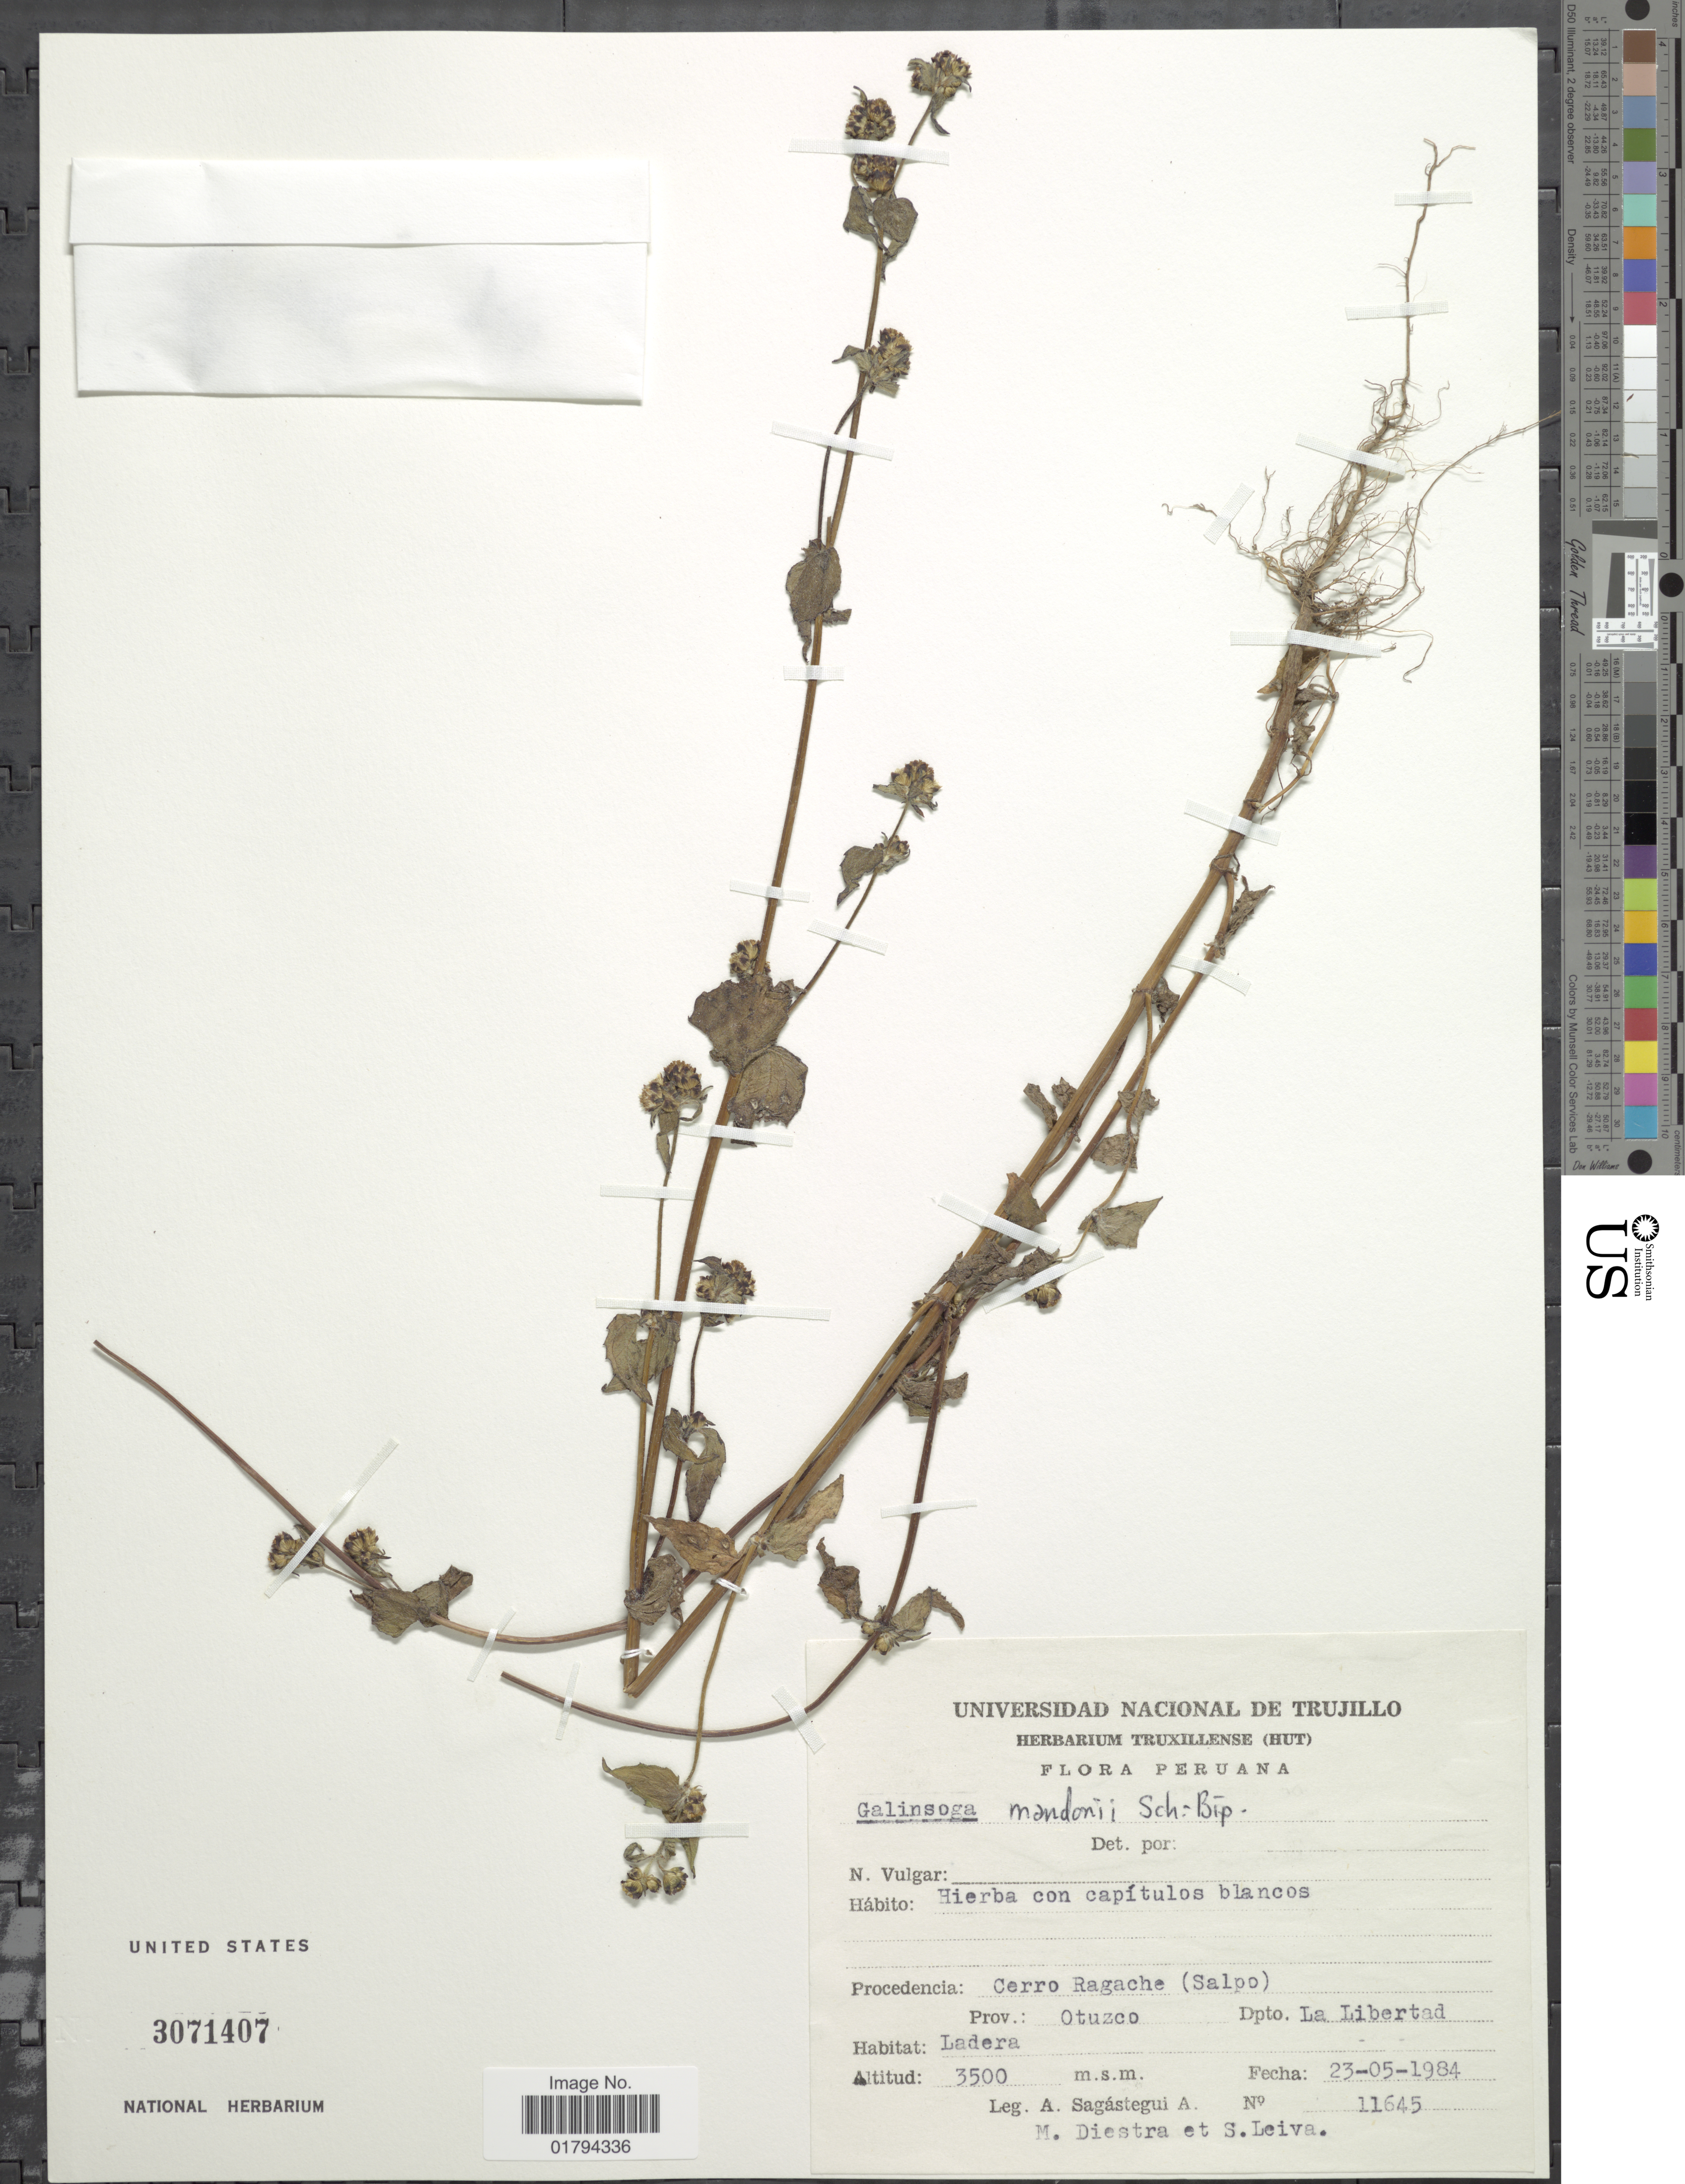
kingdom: Plantae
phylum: Tracheophyta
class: Magnoliopsida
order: Asterales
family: Asteraceae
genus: Galinsoga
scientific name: Galinsoga mandonii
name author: Sch. Bip.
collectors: A. Sagástegui A., M. Diestra & S. Leiva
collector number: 11645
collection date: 1984-05-23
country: Peru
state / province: La Libertad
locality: Hierba con capitulos blancos, Cerro Ragache (Salpo), Prov.: Otuzco, ladera.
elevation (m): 3500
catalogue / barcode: US 3071407